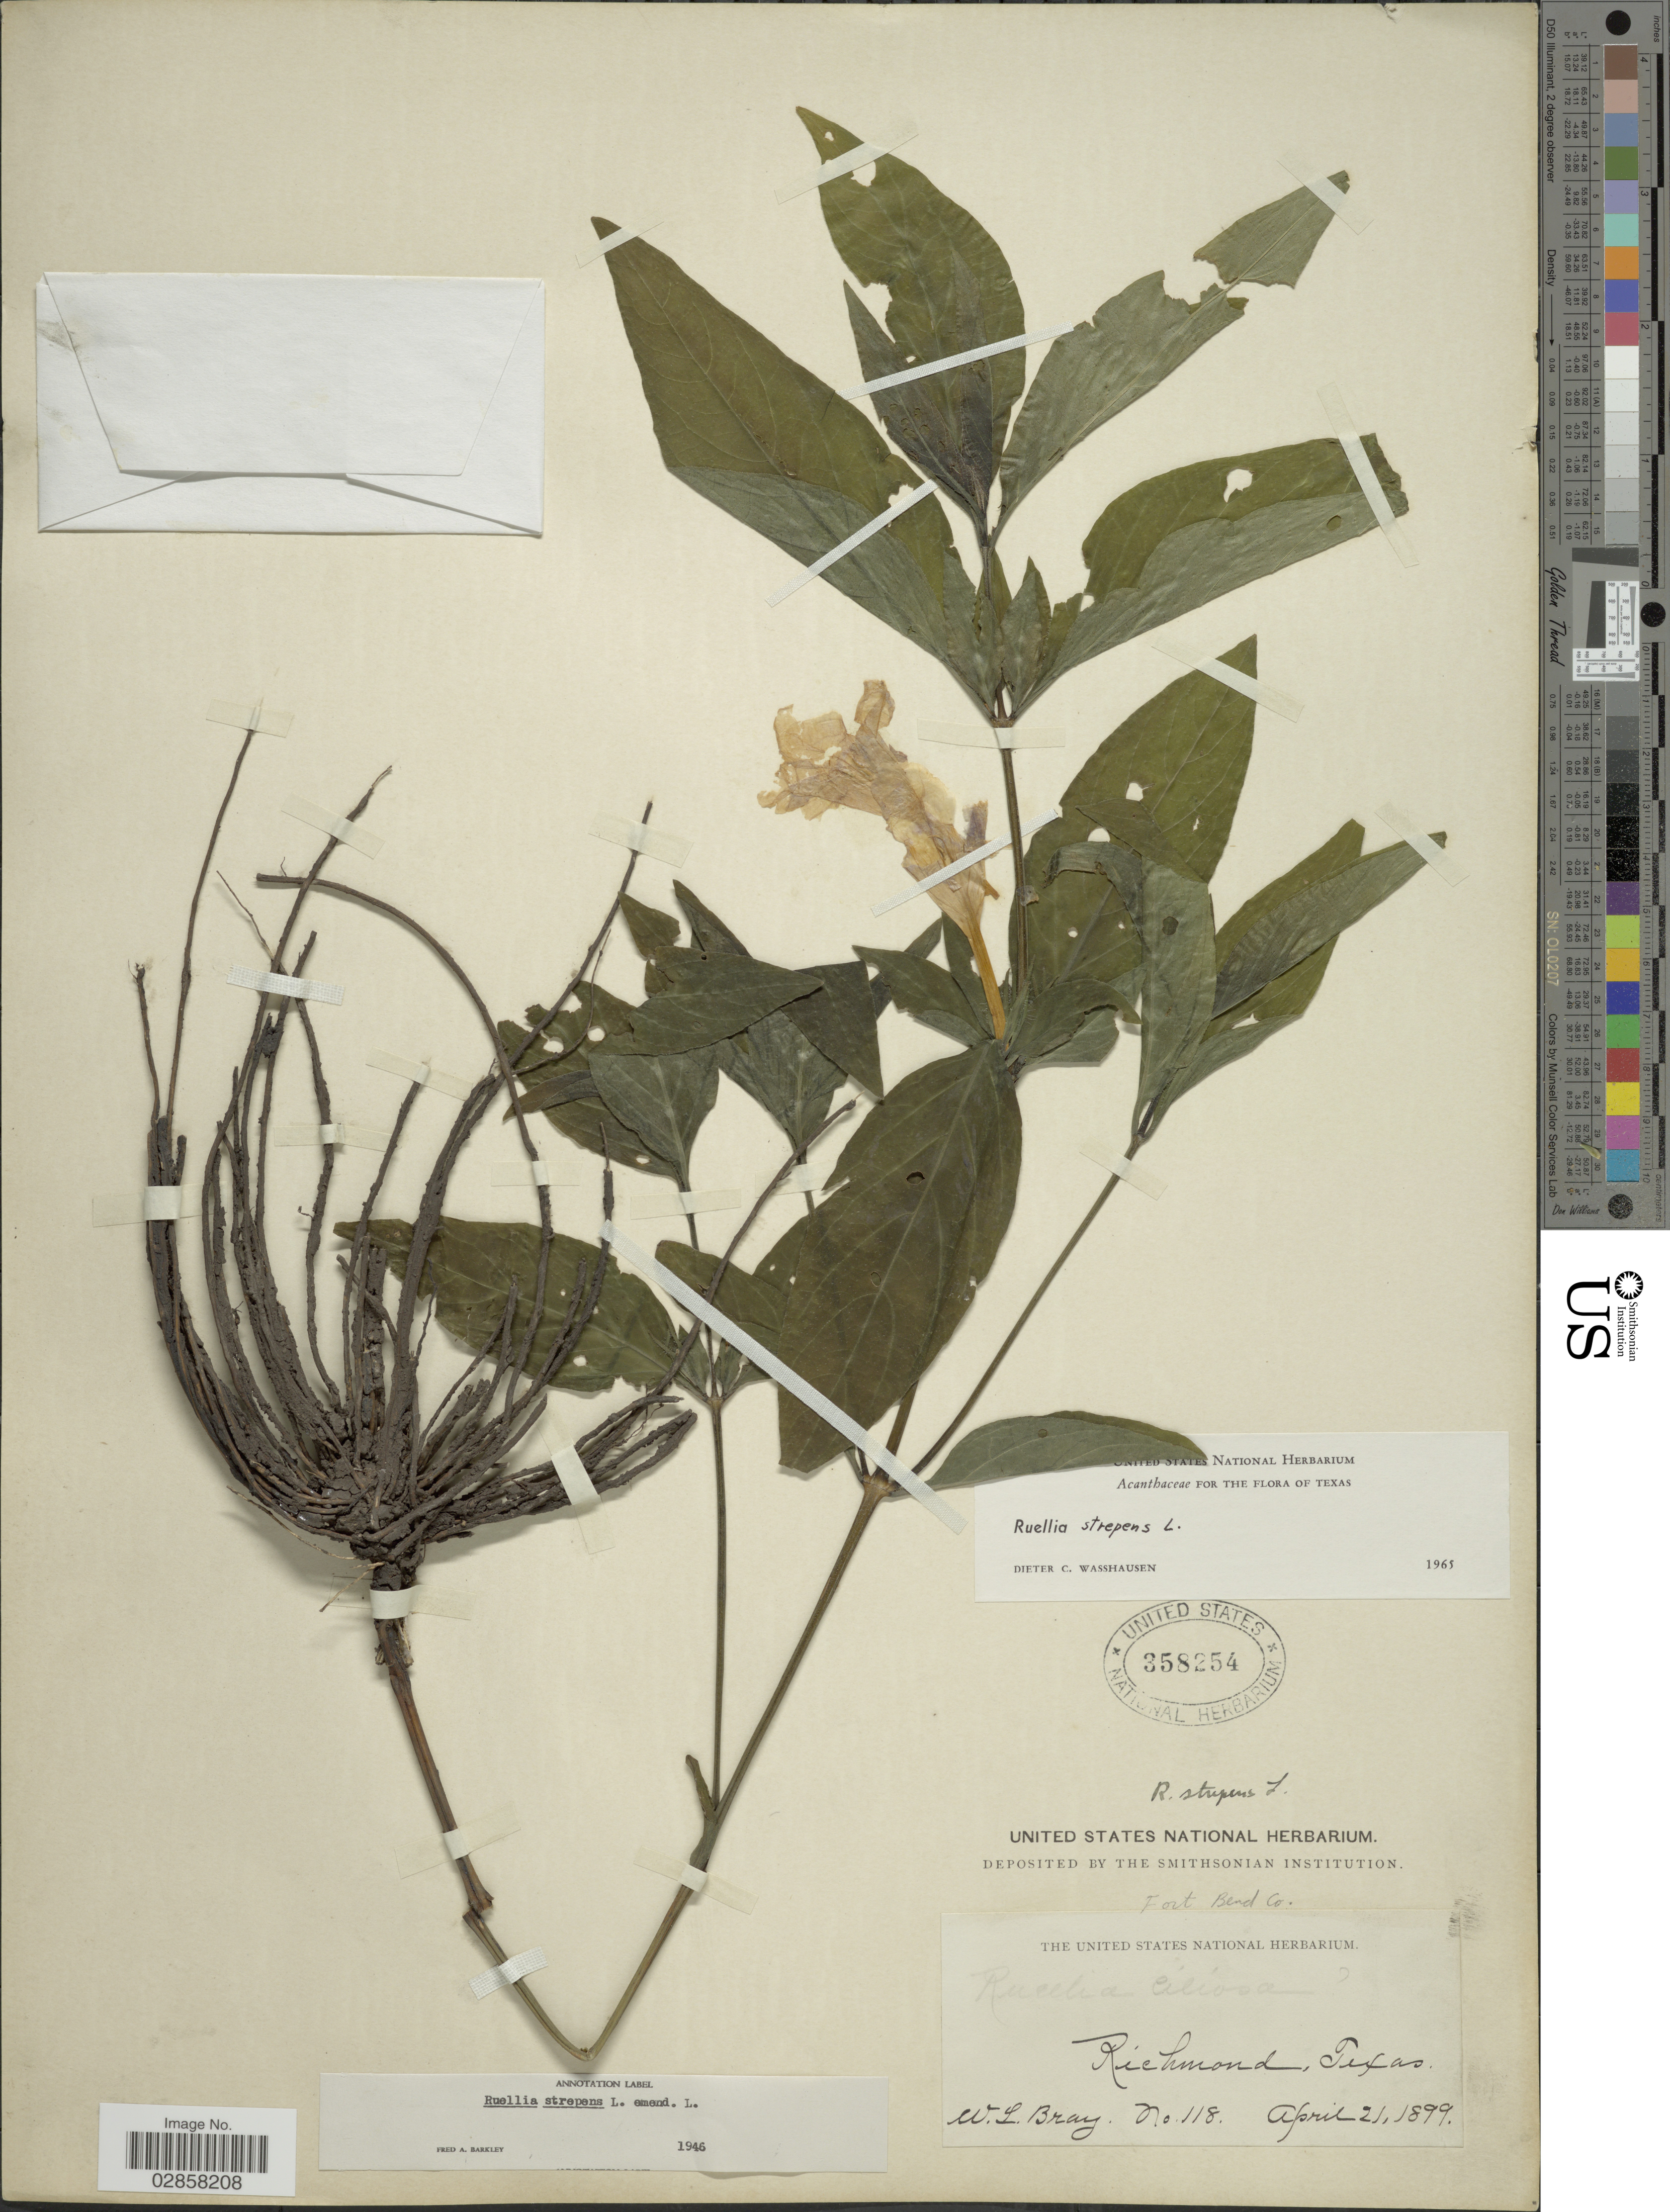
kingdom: Plantae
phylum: Tracheophyta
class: Magnoliopsida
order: Lamiales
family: Acanthaceae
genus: Ruellia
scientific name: Ruellia strepens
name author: L.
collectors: W. L. Bray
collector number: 118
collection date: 1899-04-21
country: United States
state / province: Texas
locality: Richmond.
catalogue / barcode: US 358254